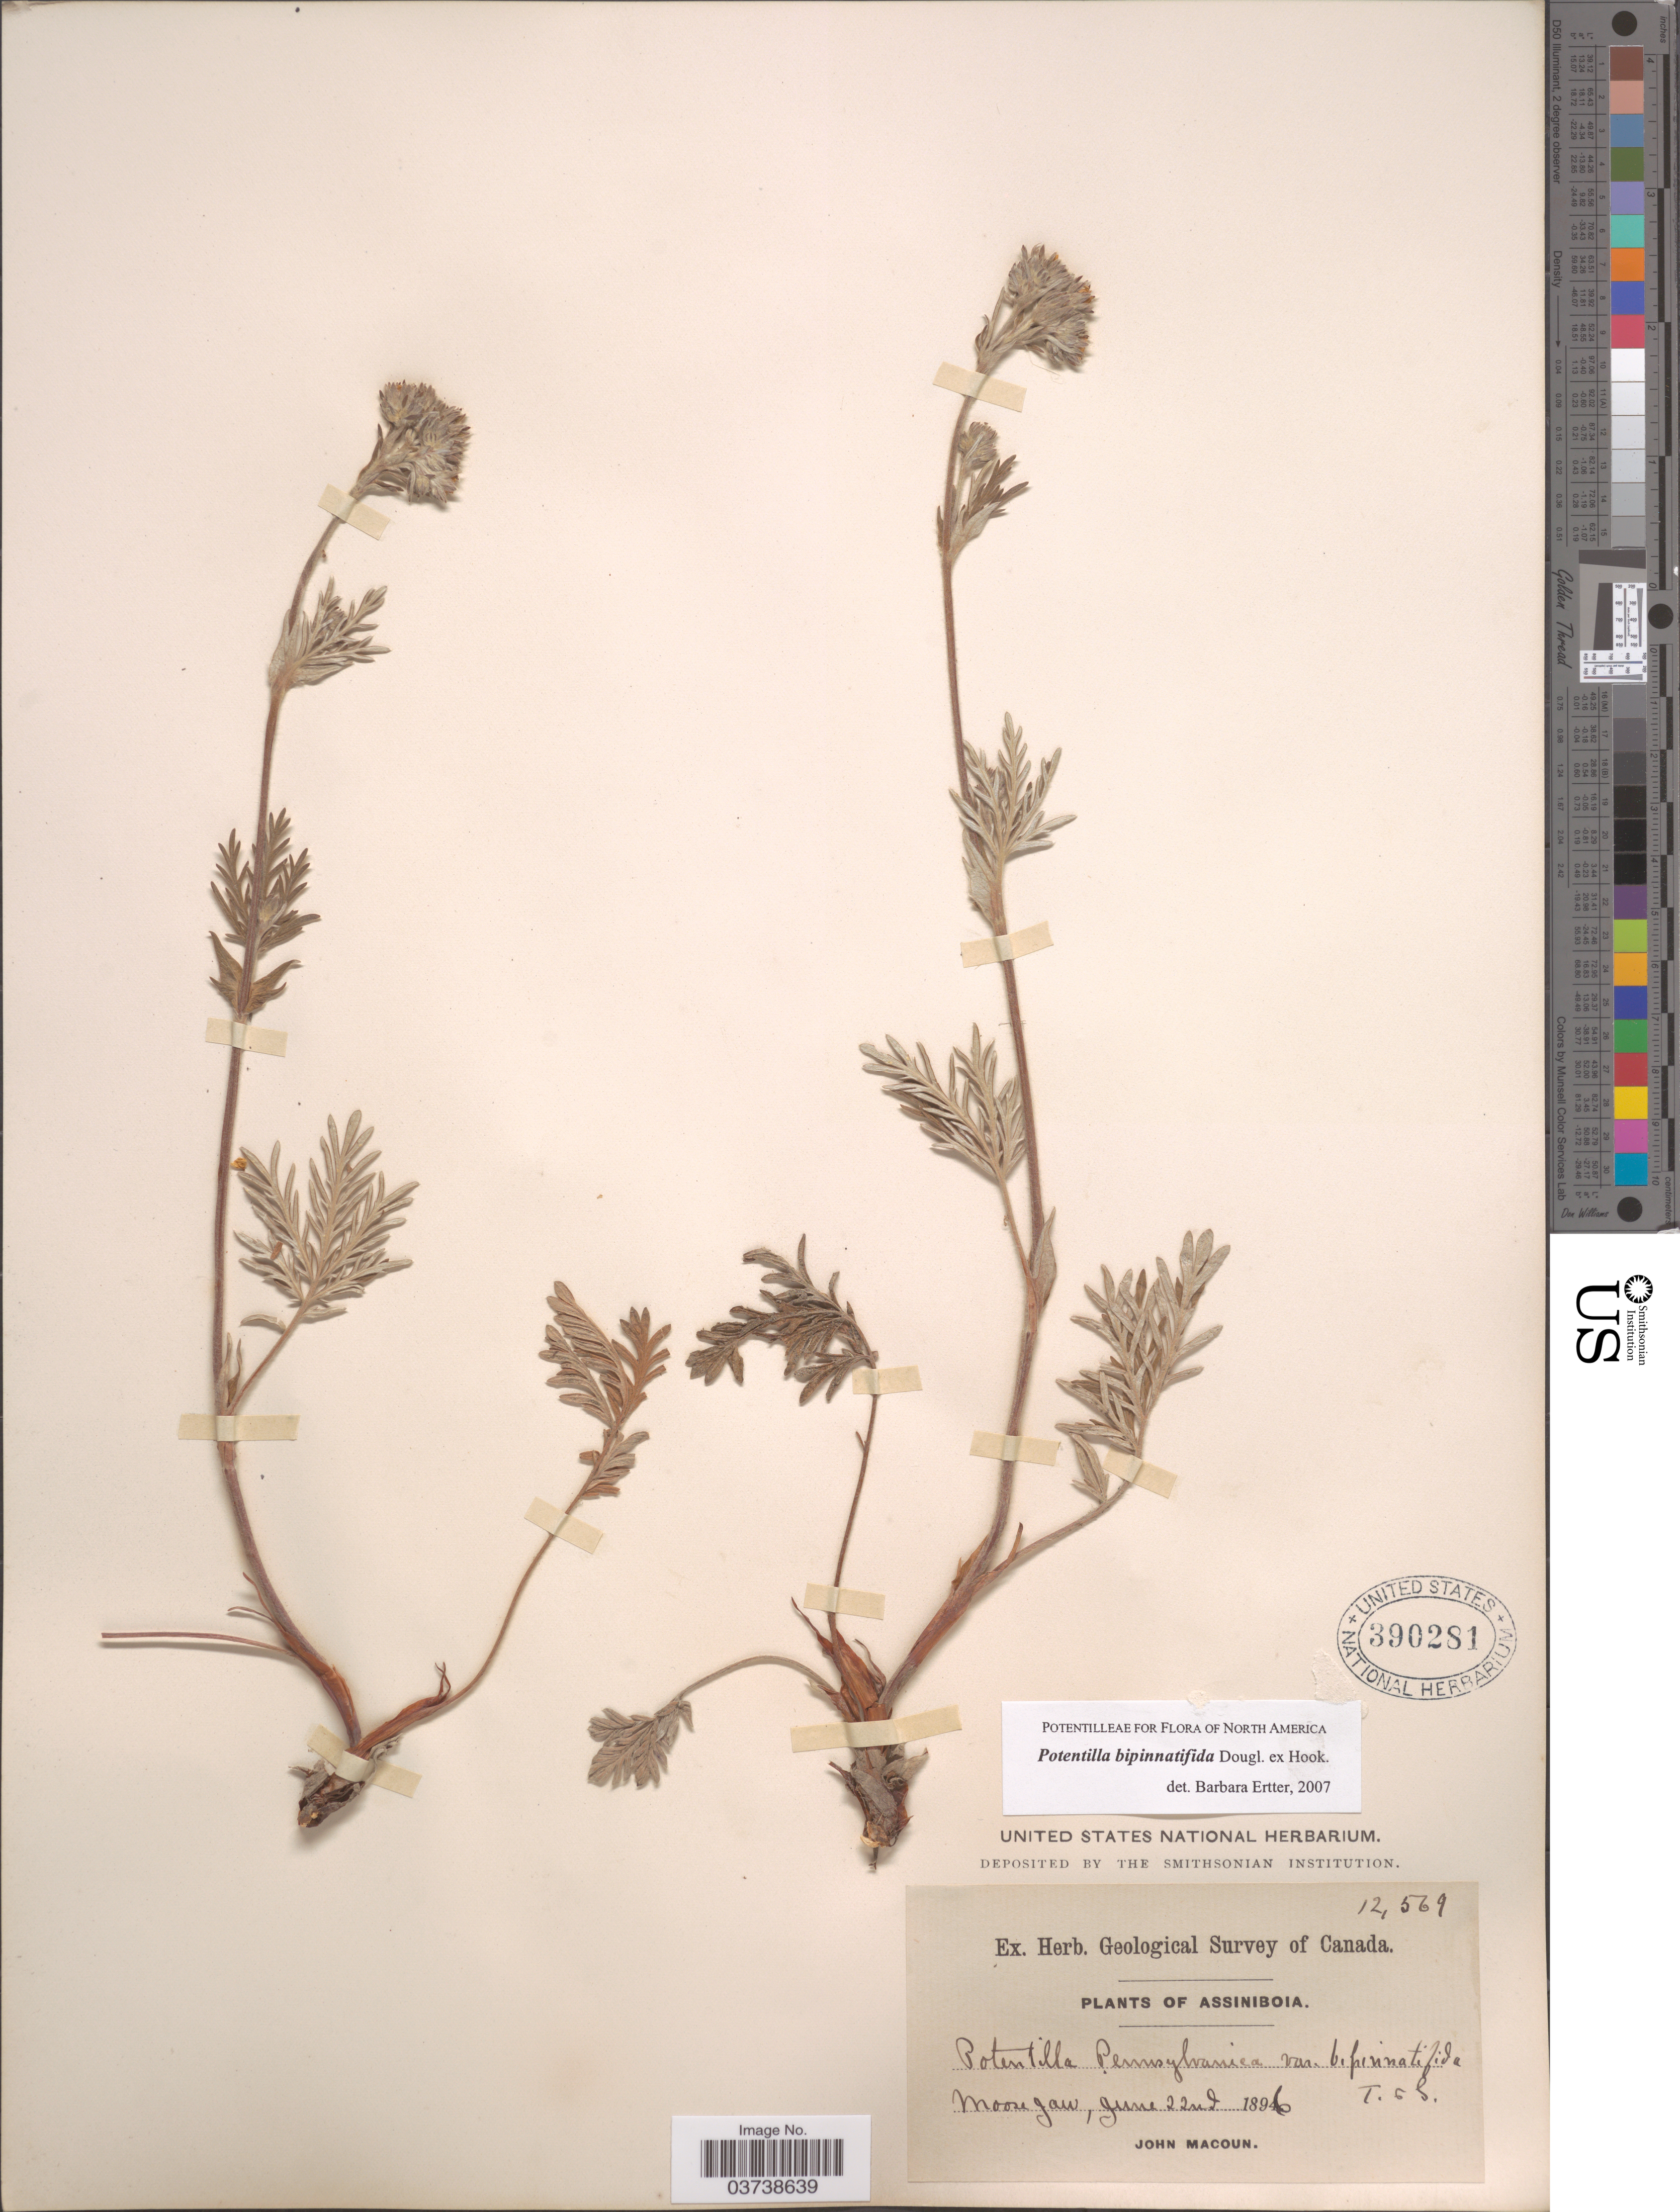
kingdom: Plantae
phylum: Tracheophyta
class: Magnoliopsida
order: Rosales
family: Rosaceae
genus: Potentilla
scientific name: Potentilla bipinnatifida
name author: Douglas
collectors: J. Macoun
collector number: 12569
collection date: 1896-06-22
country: Canada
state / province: Saskatchewan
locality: Assiniboia. Moose Jaw.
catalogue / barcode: US 390281